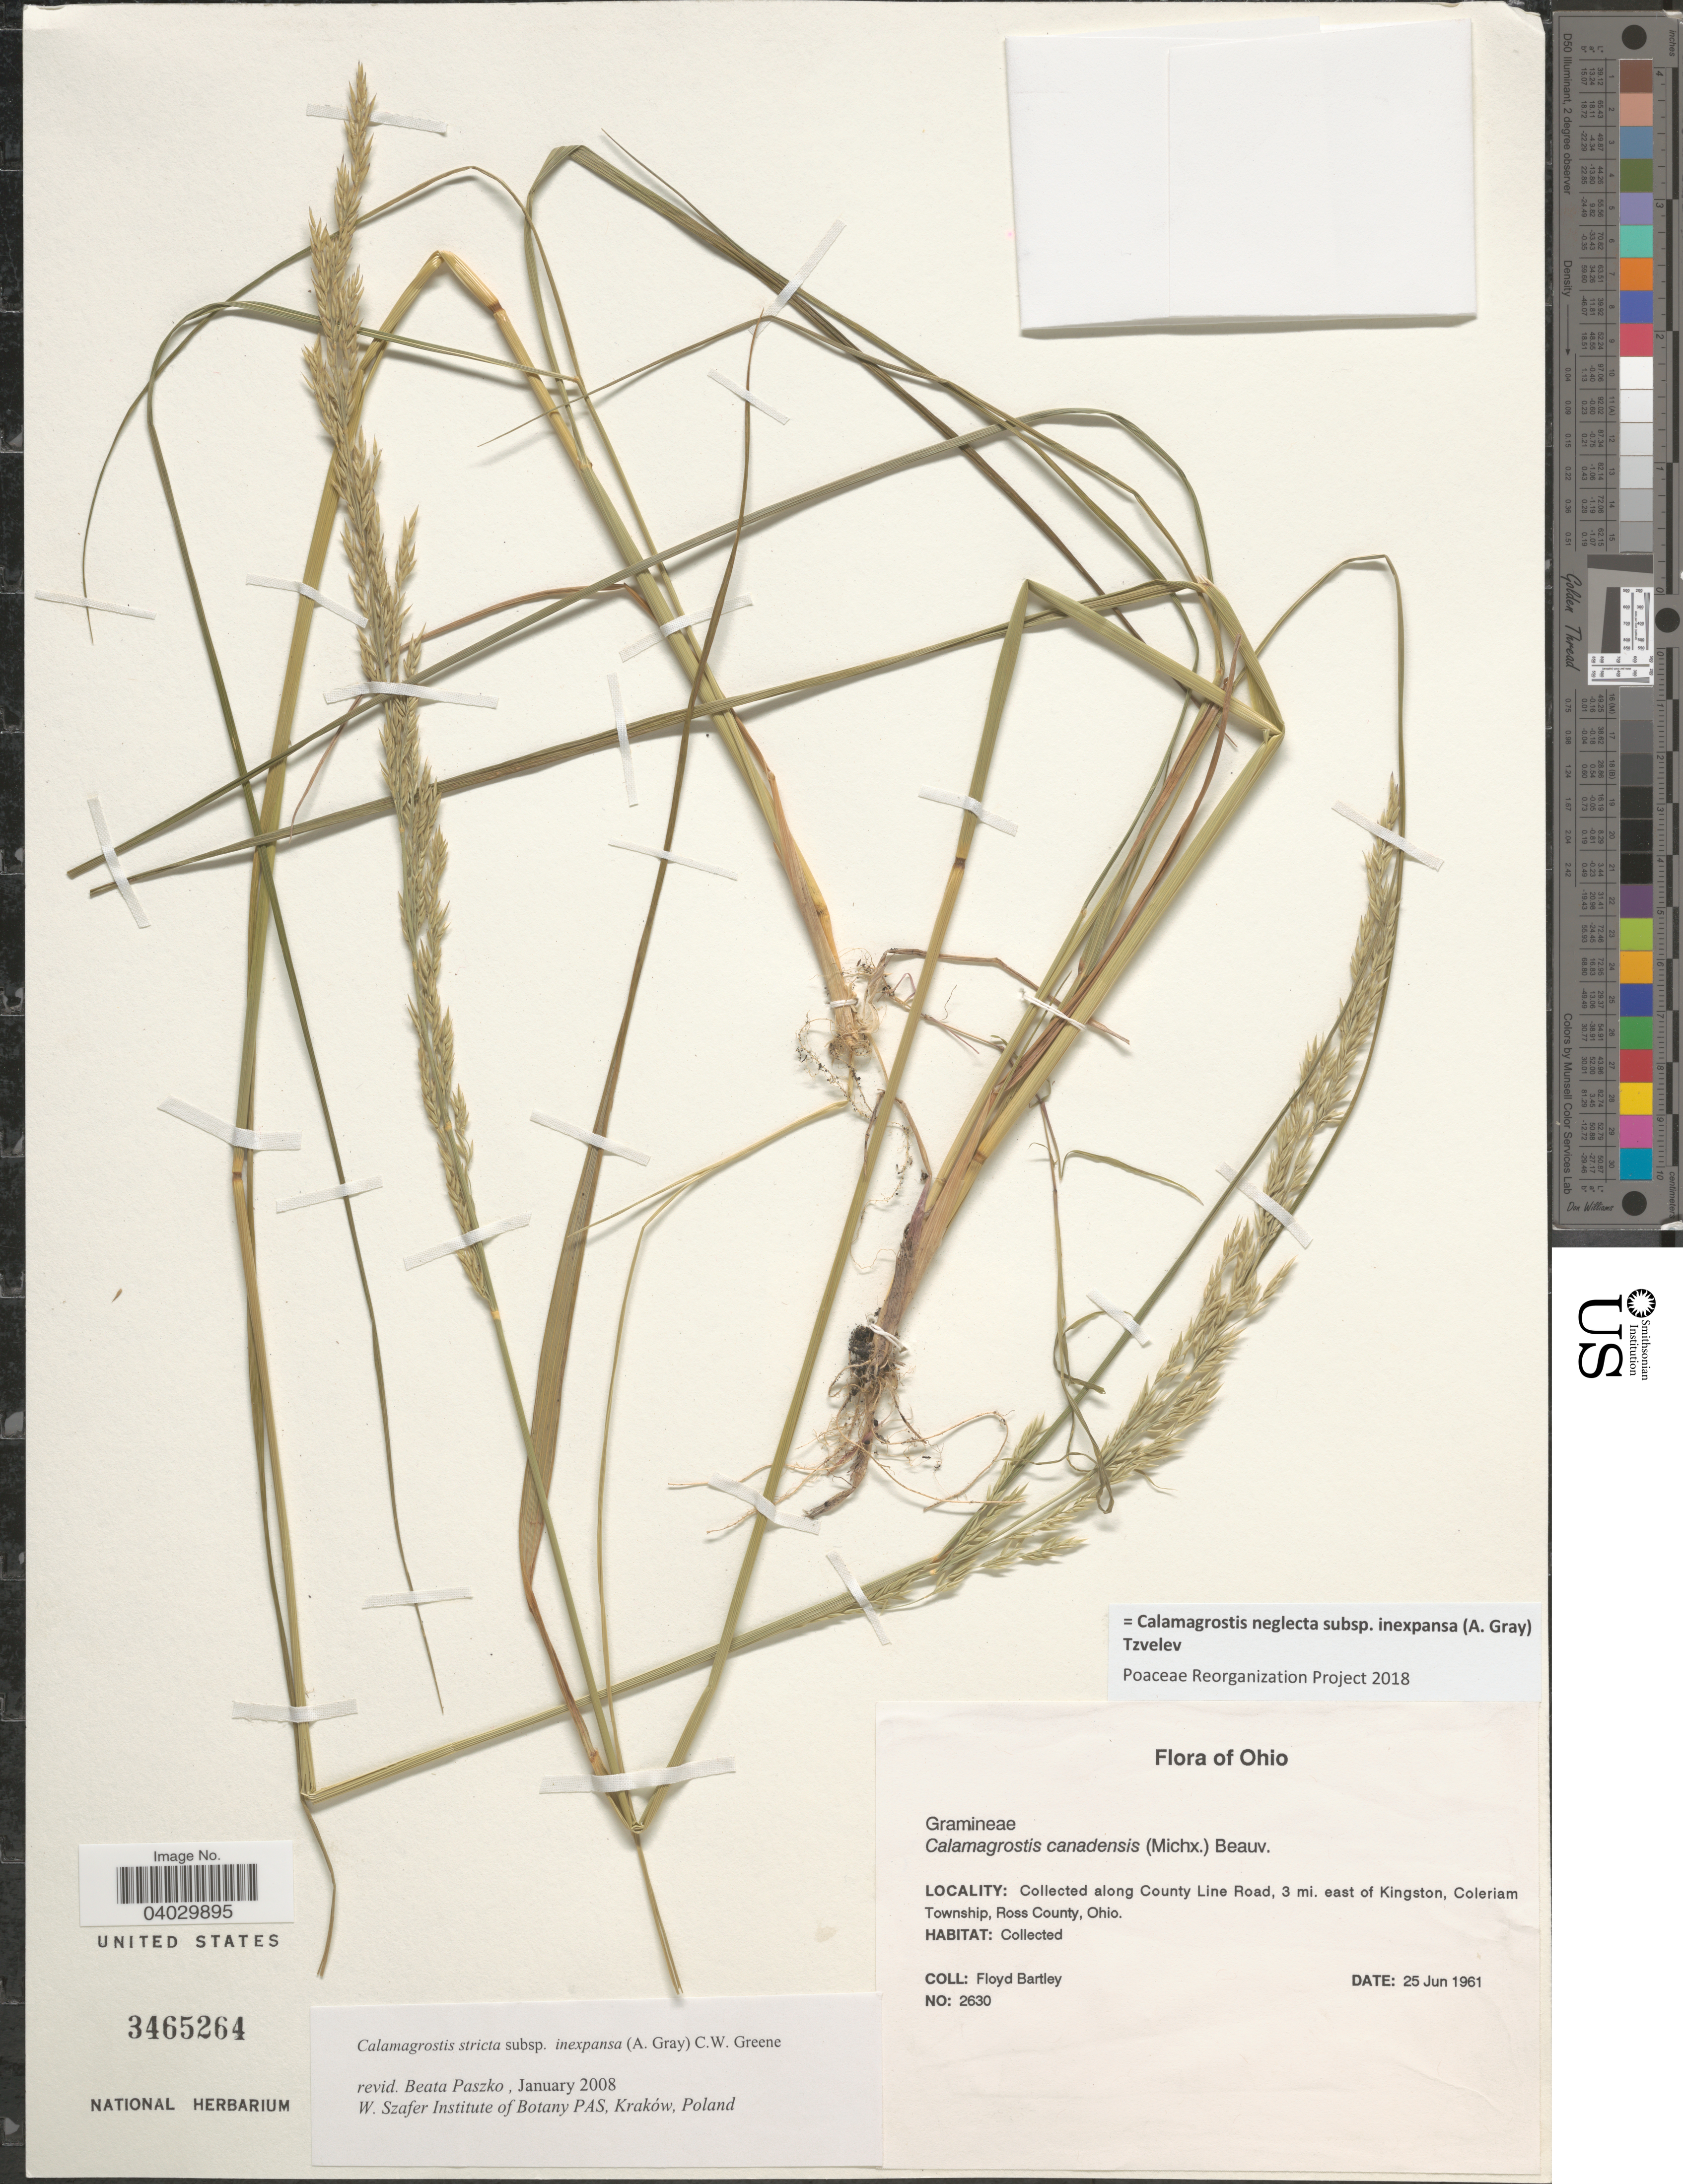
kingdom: Plantae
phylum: Tracheophyta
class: Liliopsida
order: Poales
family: Poaceae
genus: Calamagrostis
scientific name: Calamagrostis neglecta subsp. inexpansa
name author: (A. Gray) Tzvelev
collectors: F. Bartley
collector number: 2630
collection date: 1961-06-25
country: United States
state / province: Ohio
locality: Along County Line Road, 3 mi. east of Kingston, Coleriam Township, Ross County.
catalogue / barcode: US 3465264